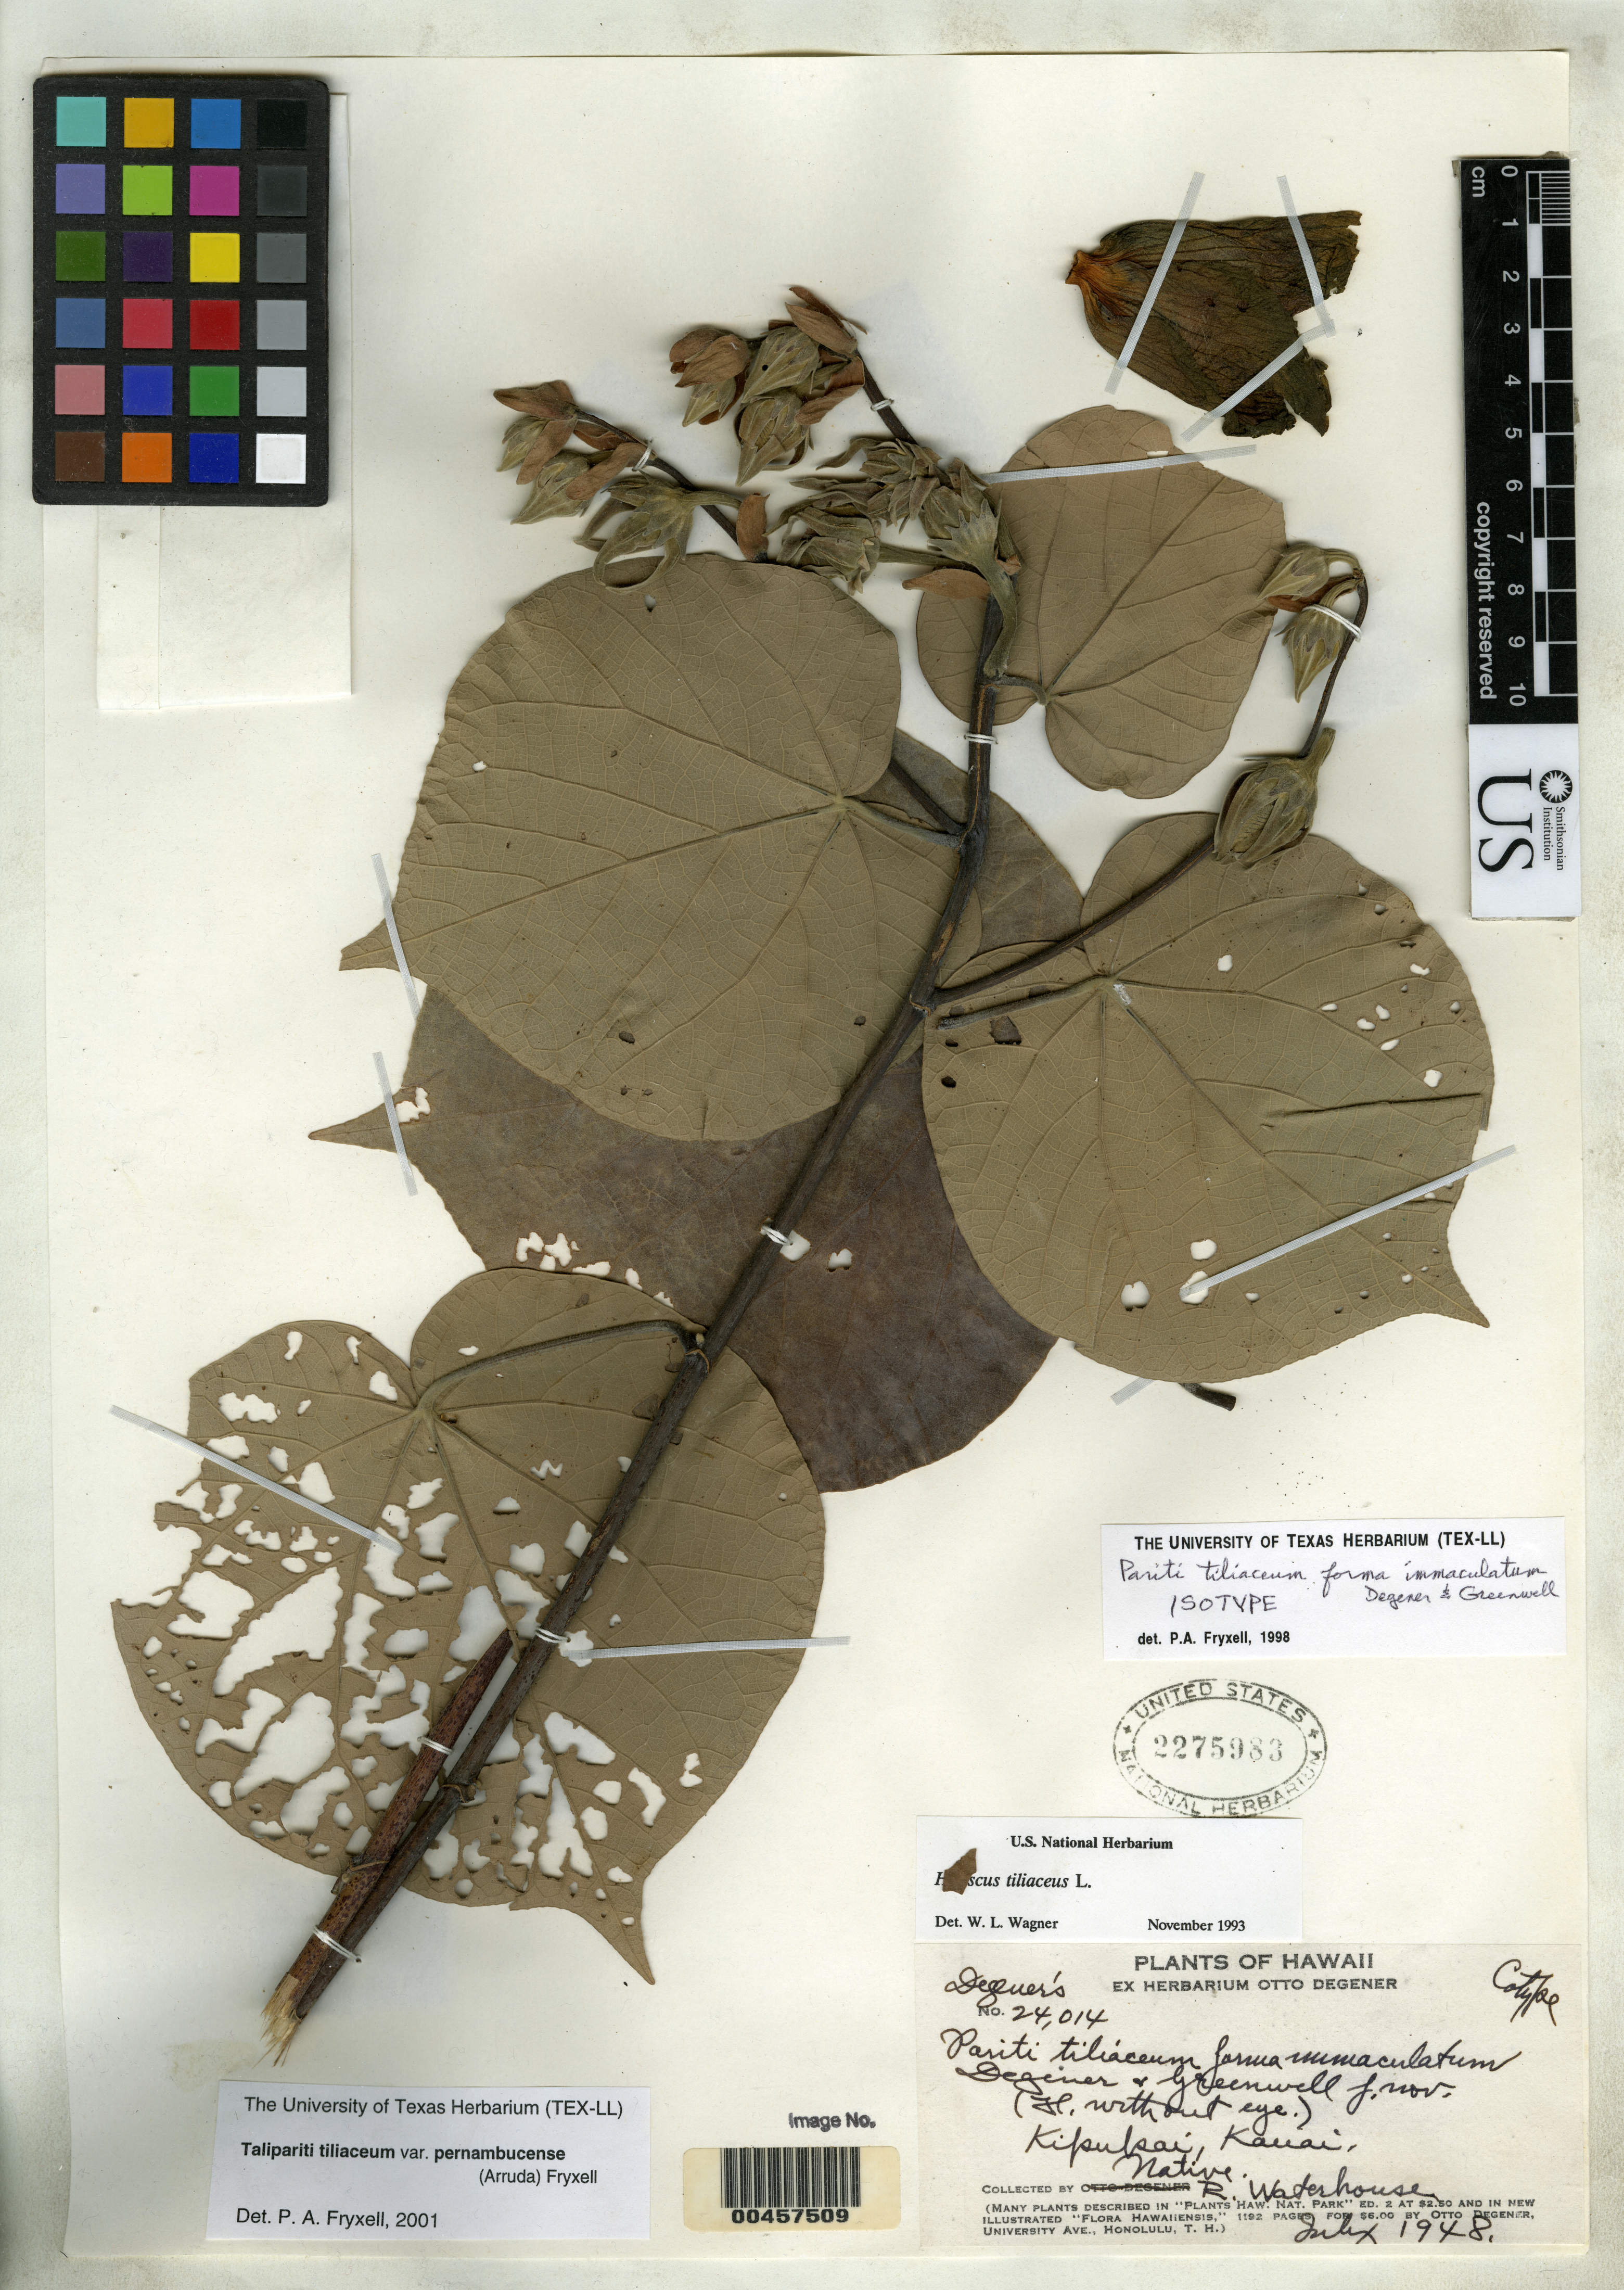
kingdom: Plantae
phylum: Tracheophyta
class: Magnoliopsida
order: Malvales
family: Malvaceae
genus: Pariti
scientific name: Pariti tiliaceum f. immaculatum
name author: O. Deg. & Greenwell in O. Deg. & Greenwell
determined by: Fryxell, Paul A.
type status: Isotype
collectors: R. Waterhouse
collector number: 24014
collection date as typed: Jul 1948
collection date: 1948-07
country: United States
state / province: Hawaii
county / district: Kauai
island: Kaua'i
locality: Kipukai, Kauai.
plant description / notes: cited by Fryxell, Contr. Univ. Michigan Herb. 23: 262 (2001).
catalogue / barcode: US 2275983